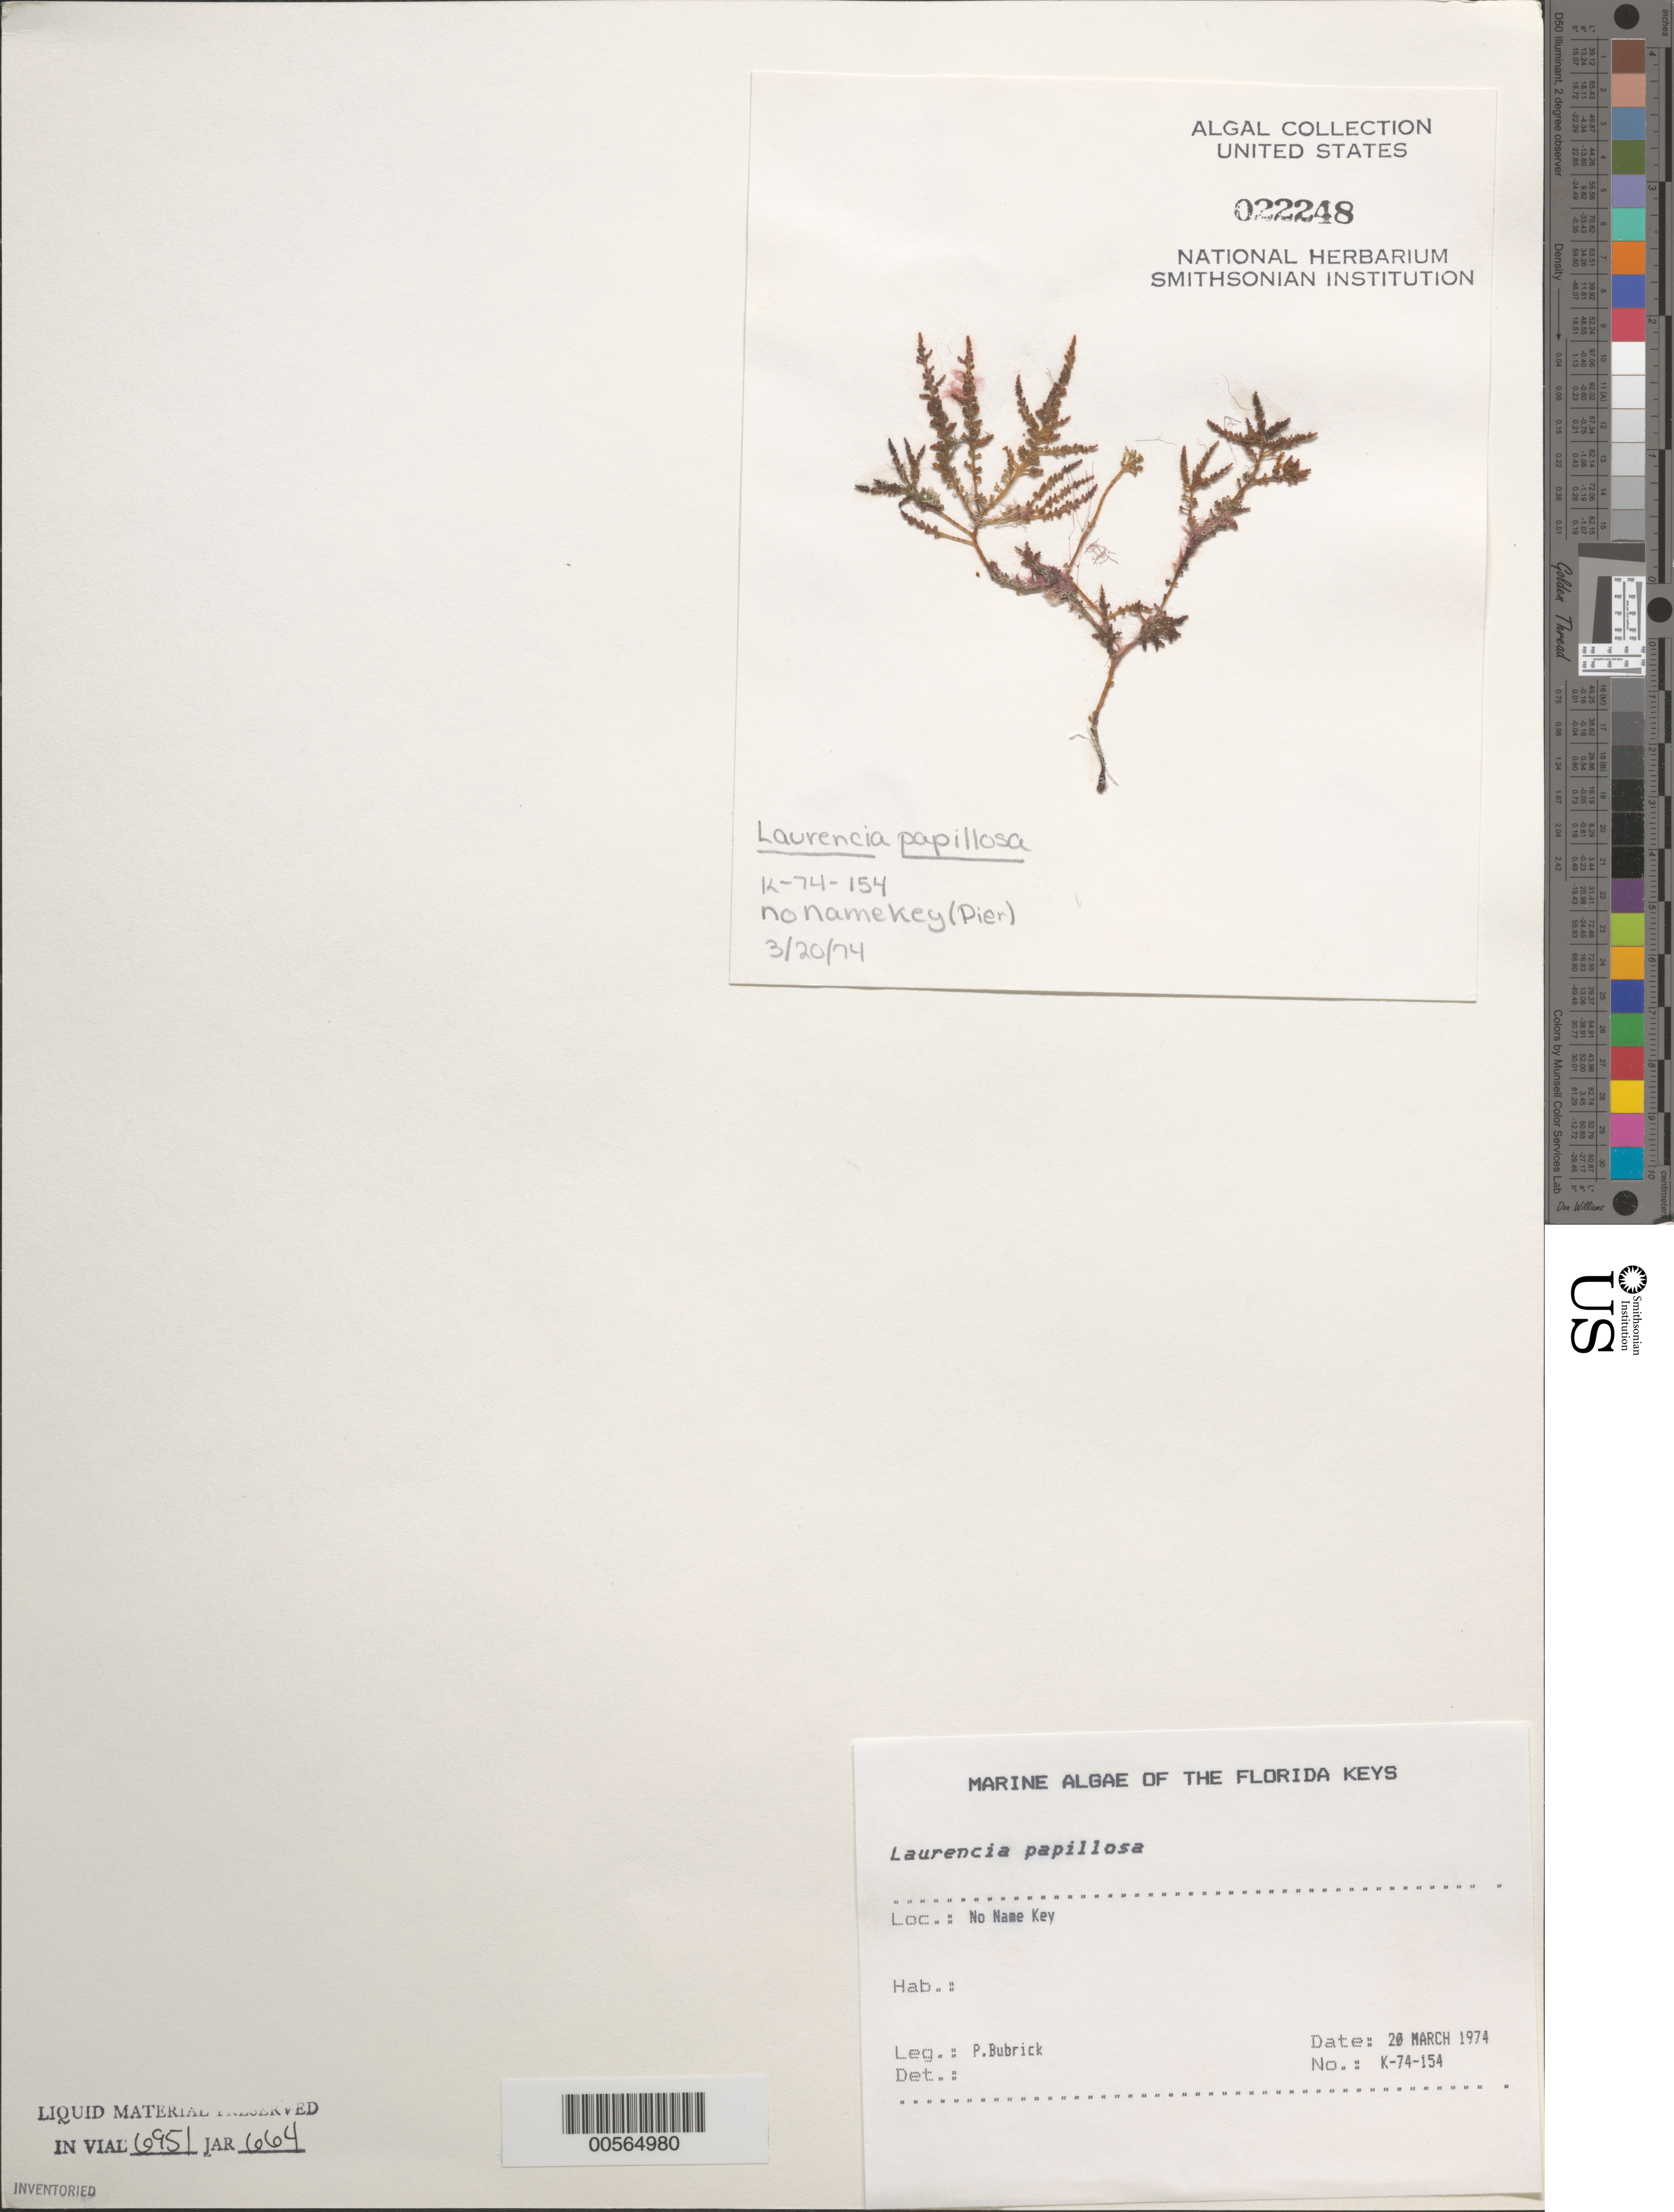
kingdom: Plantae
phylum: Rhodophyta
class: Florideophyceae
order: Ceramiales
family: Rhodomelaceae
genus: Palisada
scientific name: Palisada perforata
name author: (Bory) K.W. Nam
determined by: Algae name updating Project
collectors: P. Bubrick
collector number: K-74-154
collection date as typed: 20 Mar 1974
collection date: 1974-03-20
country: United States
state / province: Florida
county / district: Monroe County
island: No Name Key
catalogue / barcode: US 22248